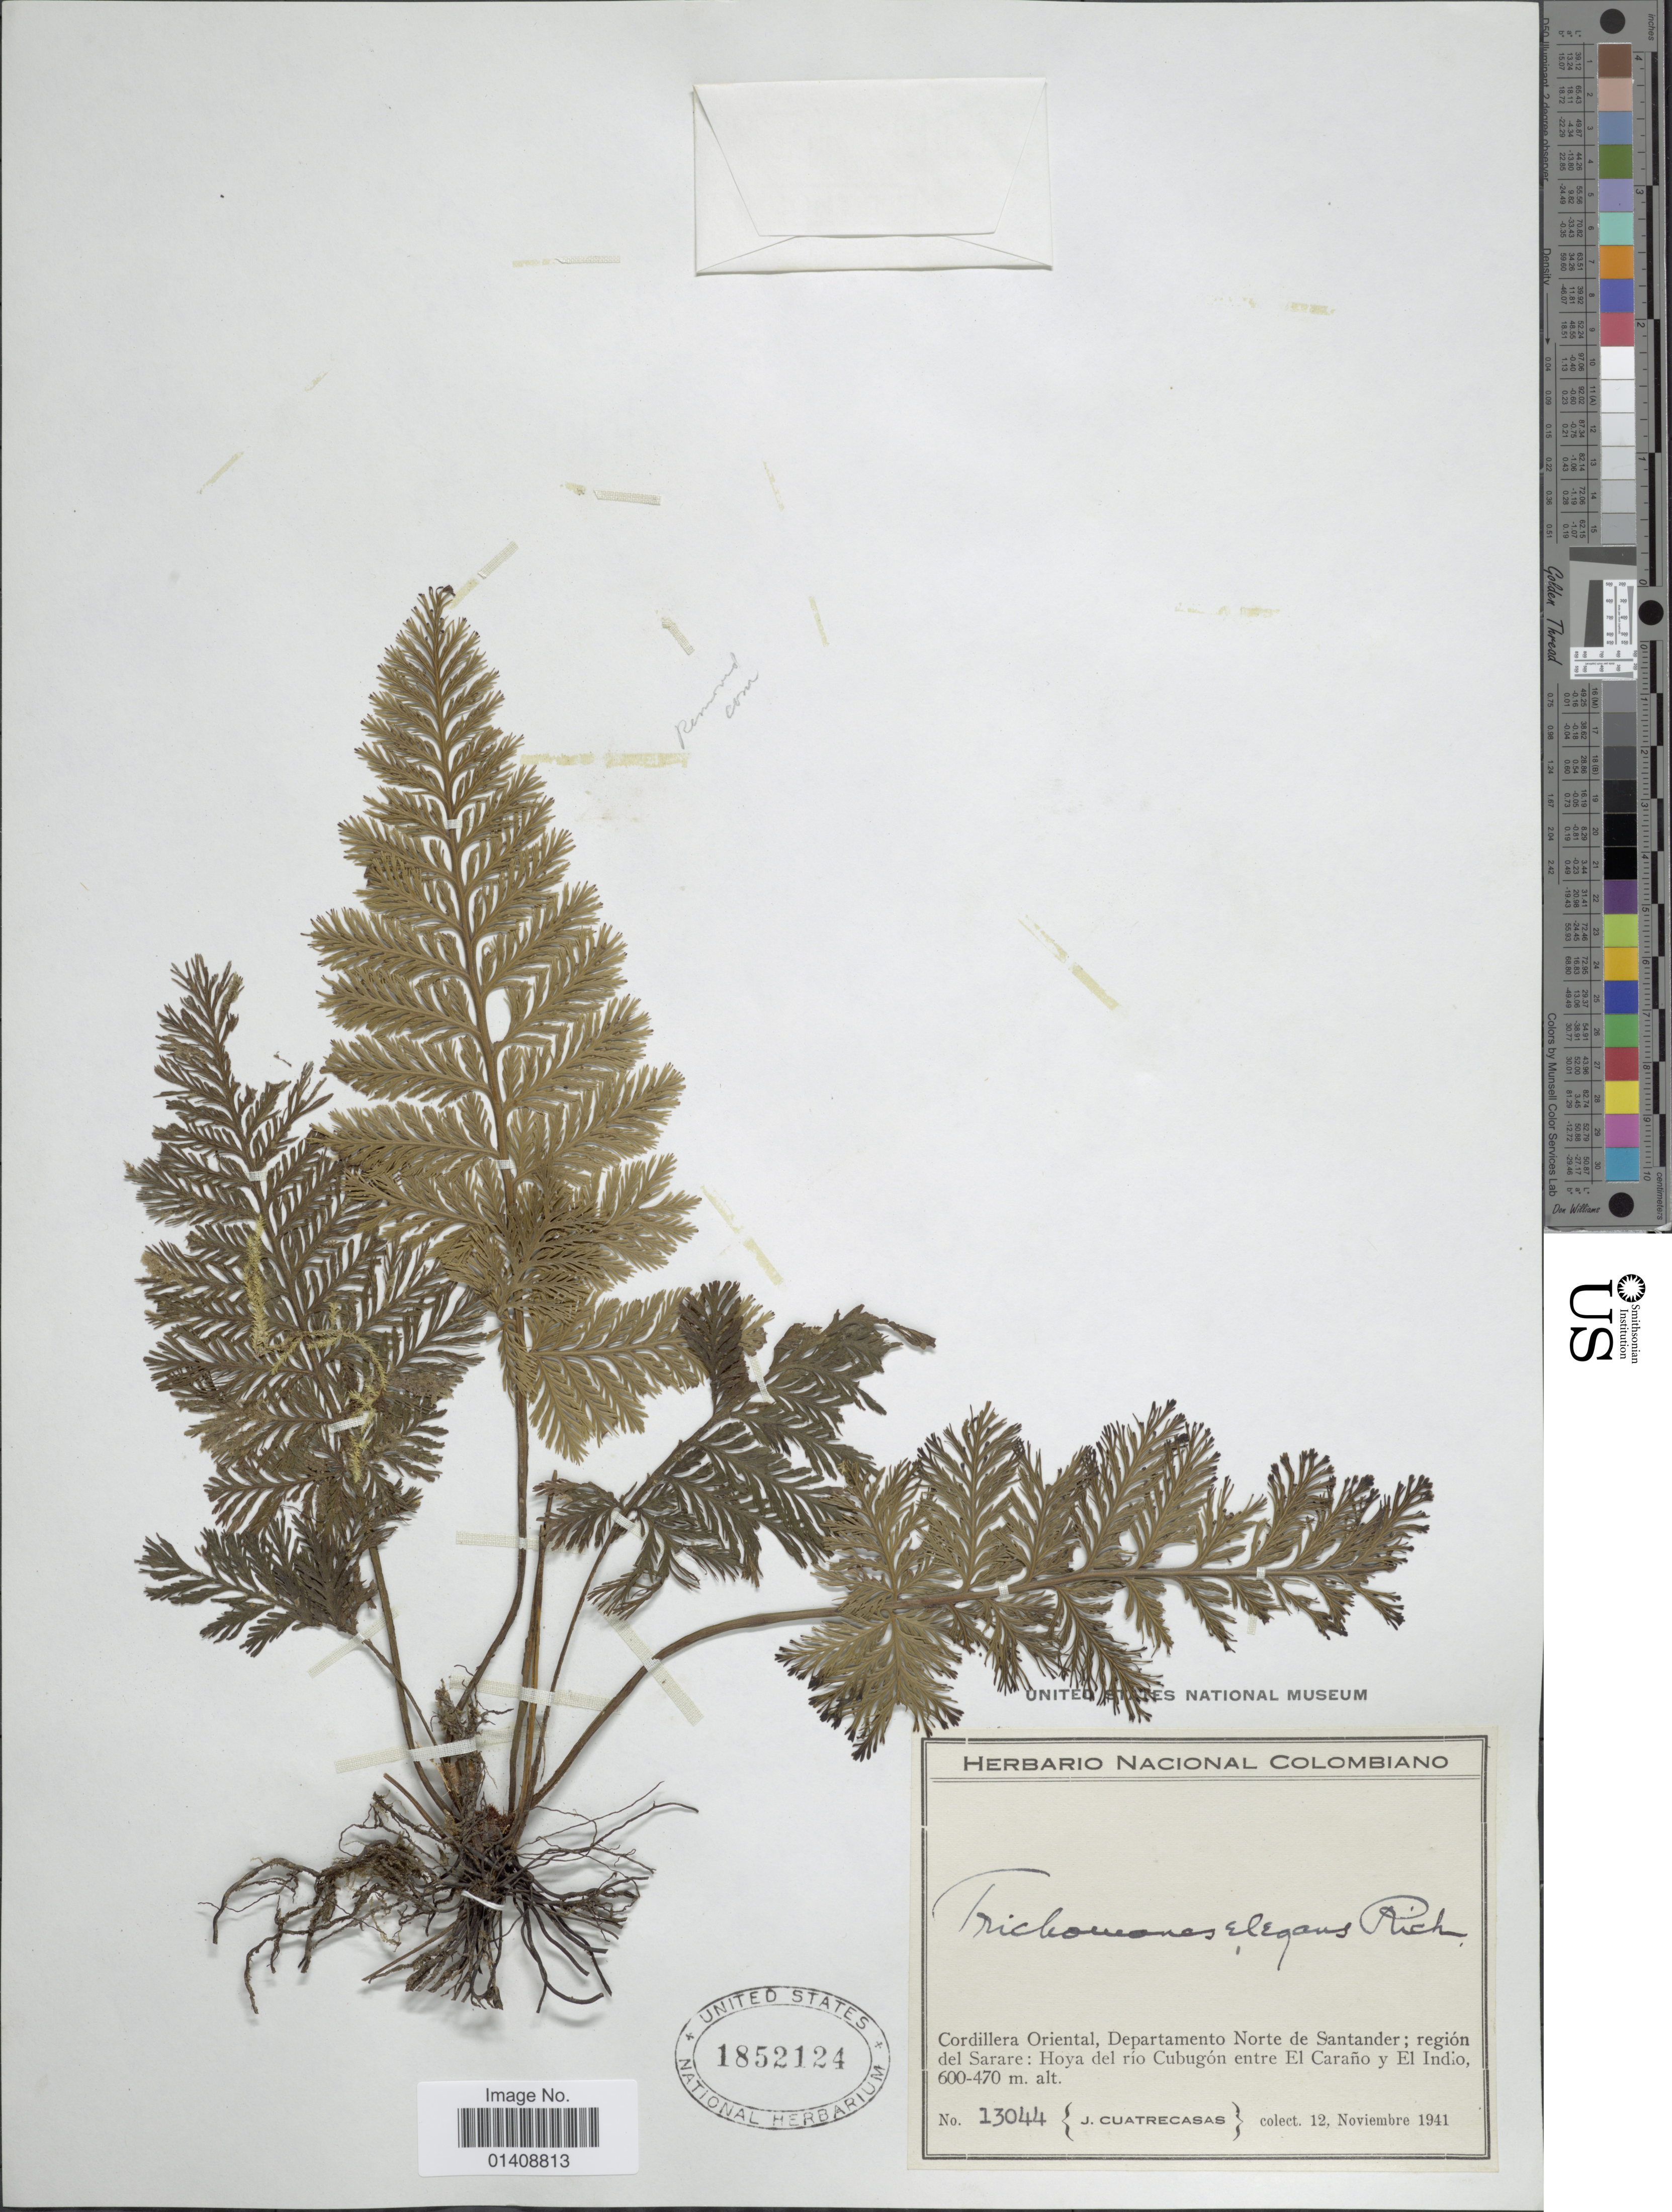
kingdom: Plantae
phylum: Tracheophyta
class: Polypodiopsida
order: Hymenophyllales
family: Hymenophyllaceae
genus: Trichomanes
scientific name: Trichomanes elegans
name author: Rich.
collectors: J. Cuatrecasas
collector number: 13044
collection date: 1941-11-12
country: Colombia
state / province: Norte de Santander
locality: Cordillera Oriental. Region de Sarare: Hoya del rio Cubugon entre El Carano y El Indlo.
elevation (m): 470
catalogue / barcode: US 1852124